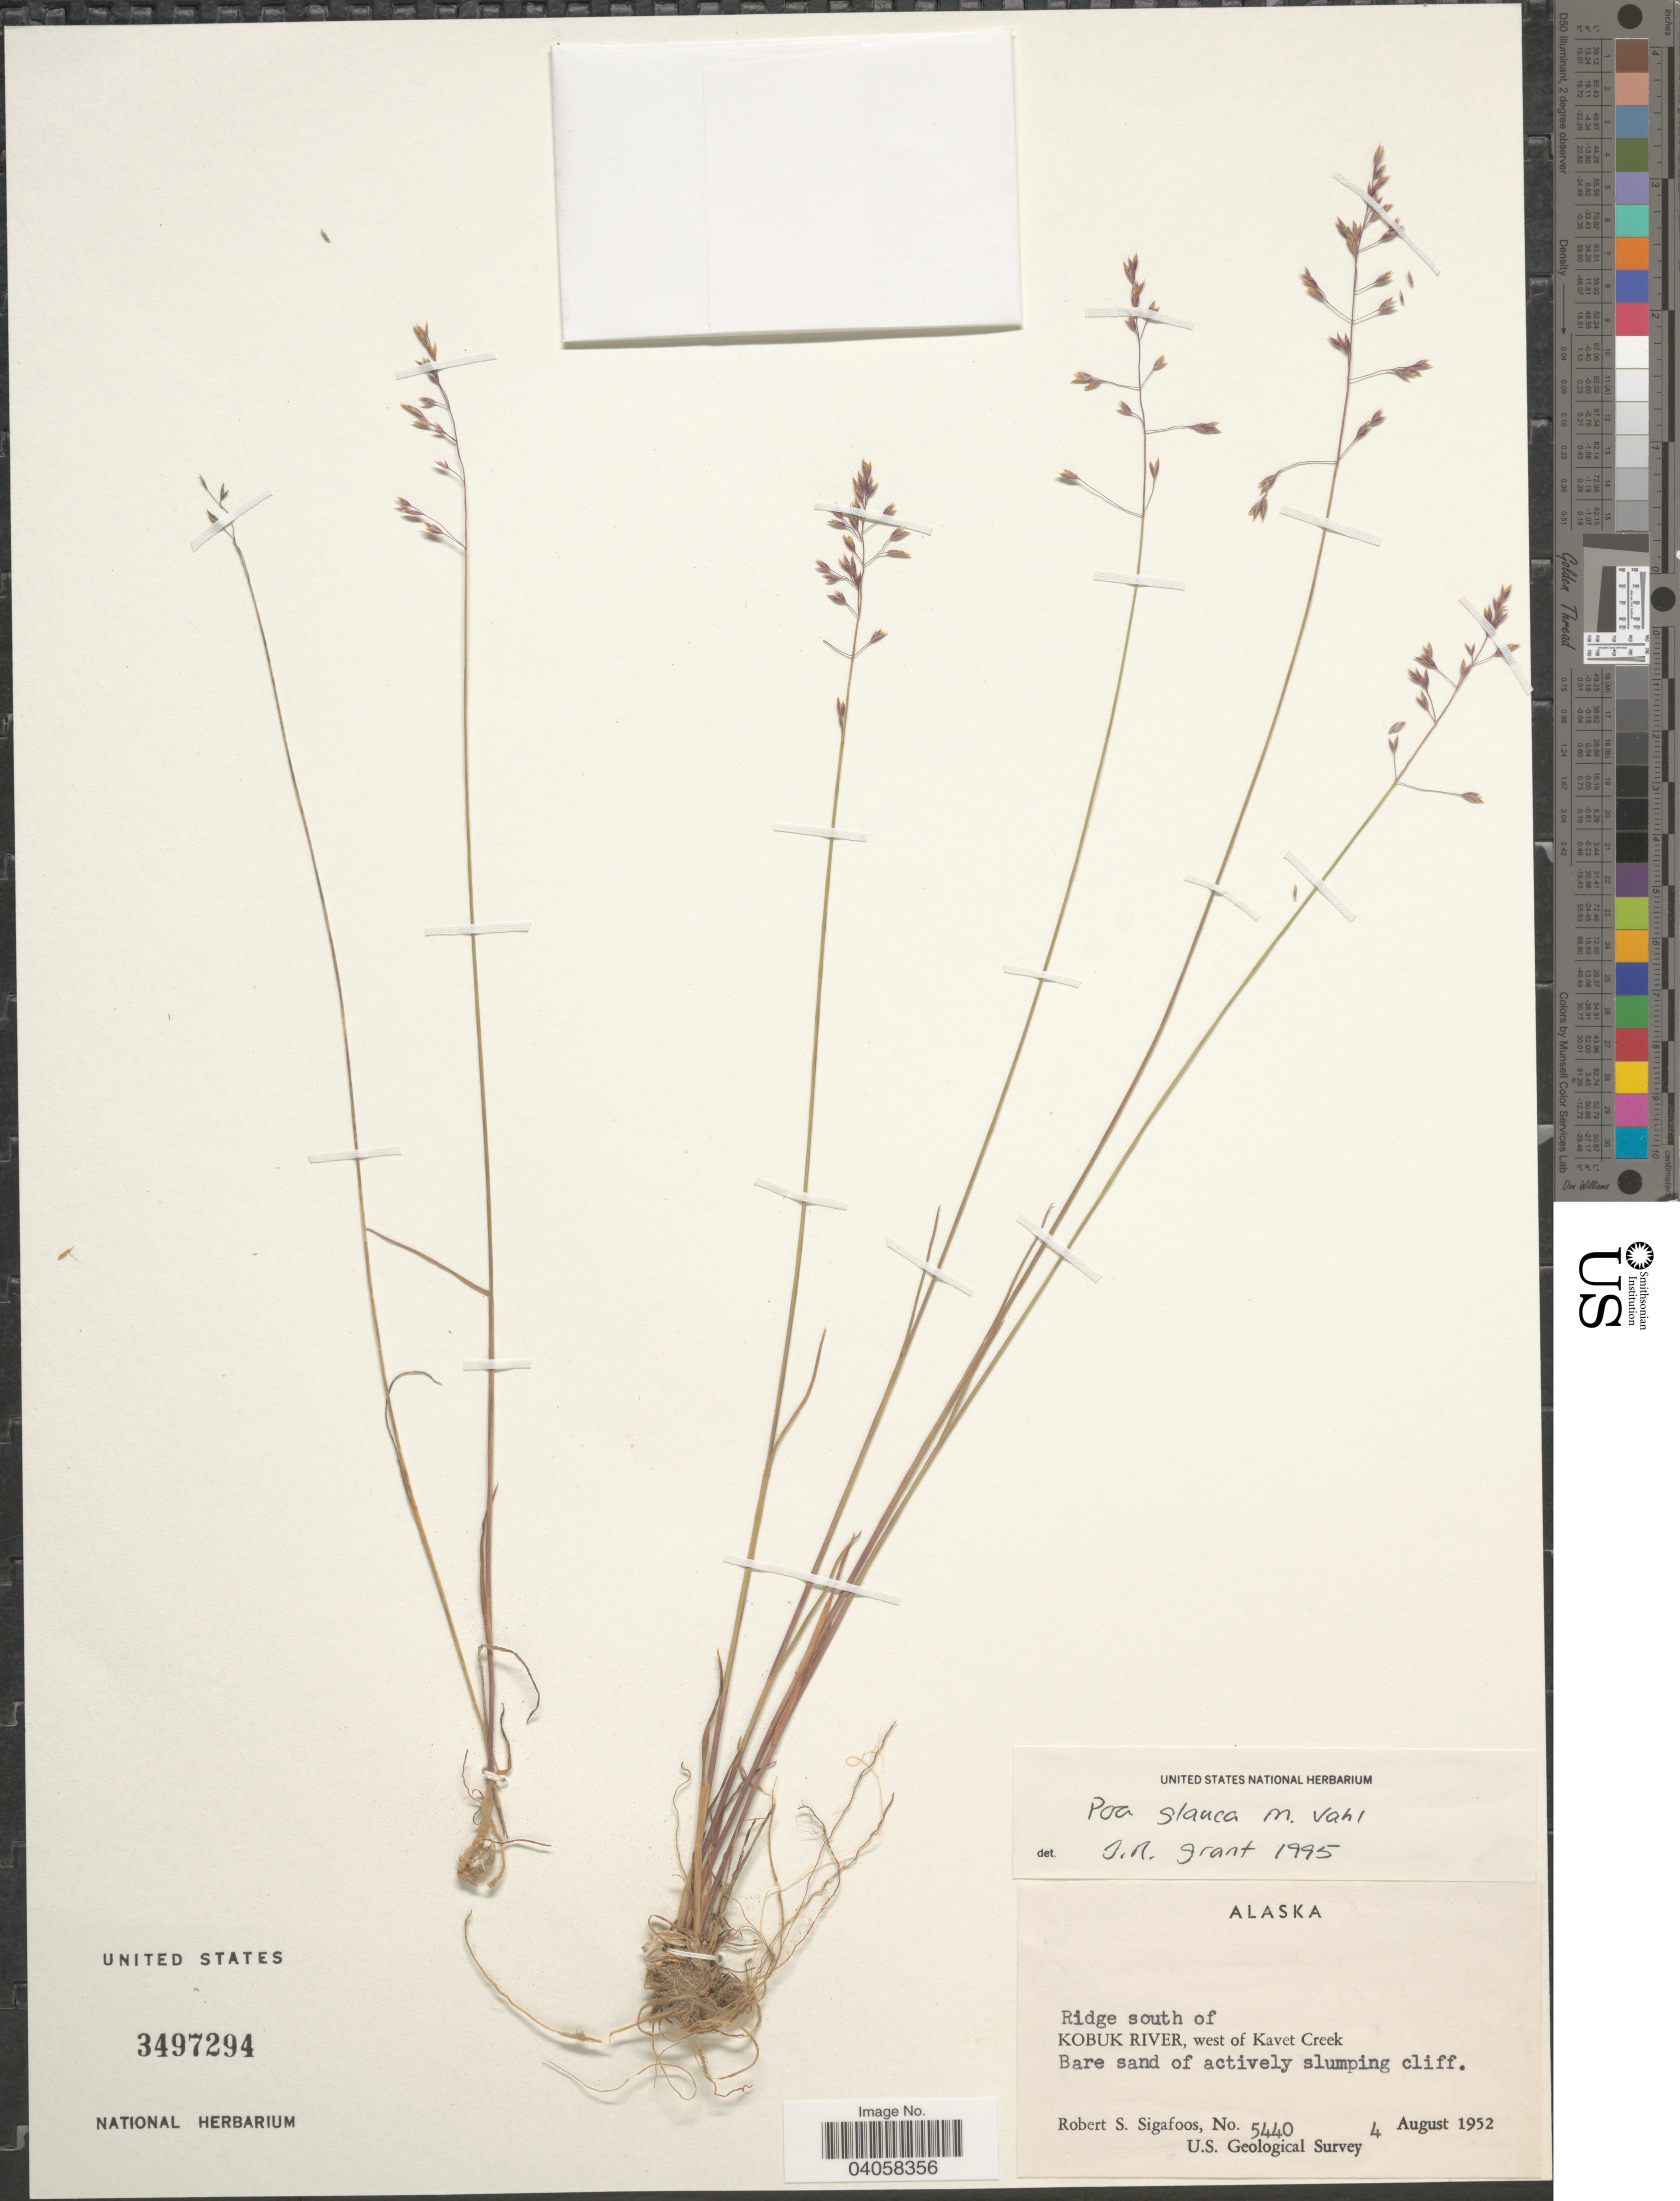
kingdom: Plantae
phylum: Tracheophyta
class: Liliopsida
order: Poales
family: Poaceae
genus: Poa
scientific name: Poa glauca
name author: Vahl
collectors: R. Sigafoos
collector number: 5440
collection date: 1952-08-04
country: United States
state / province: Alaska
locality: Ridge south of Kobuk River, west of Kavet Creek.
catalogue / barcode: US 3497294